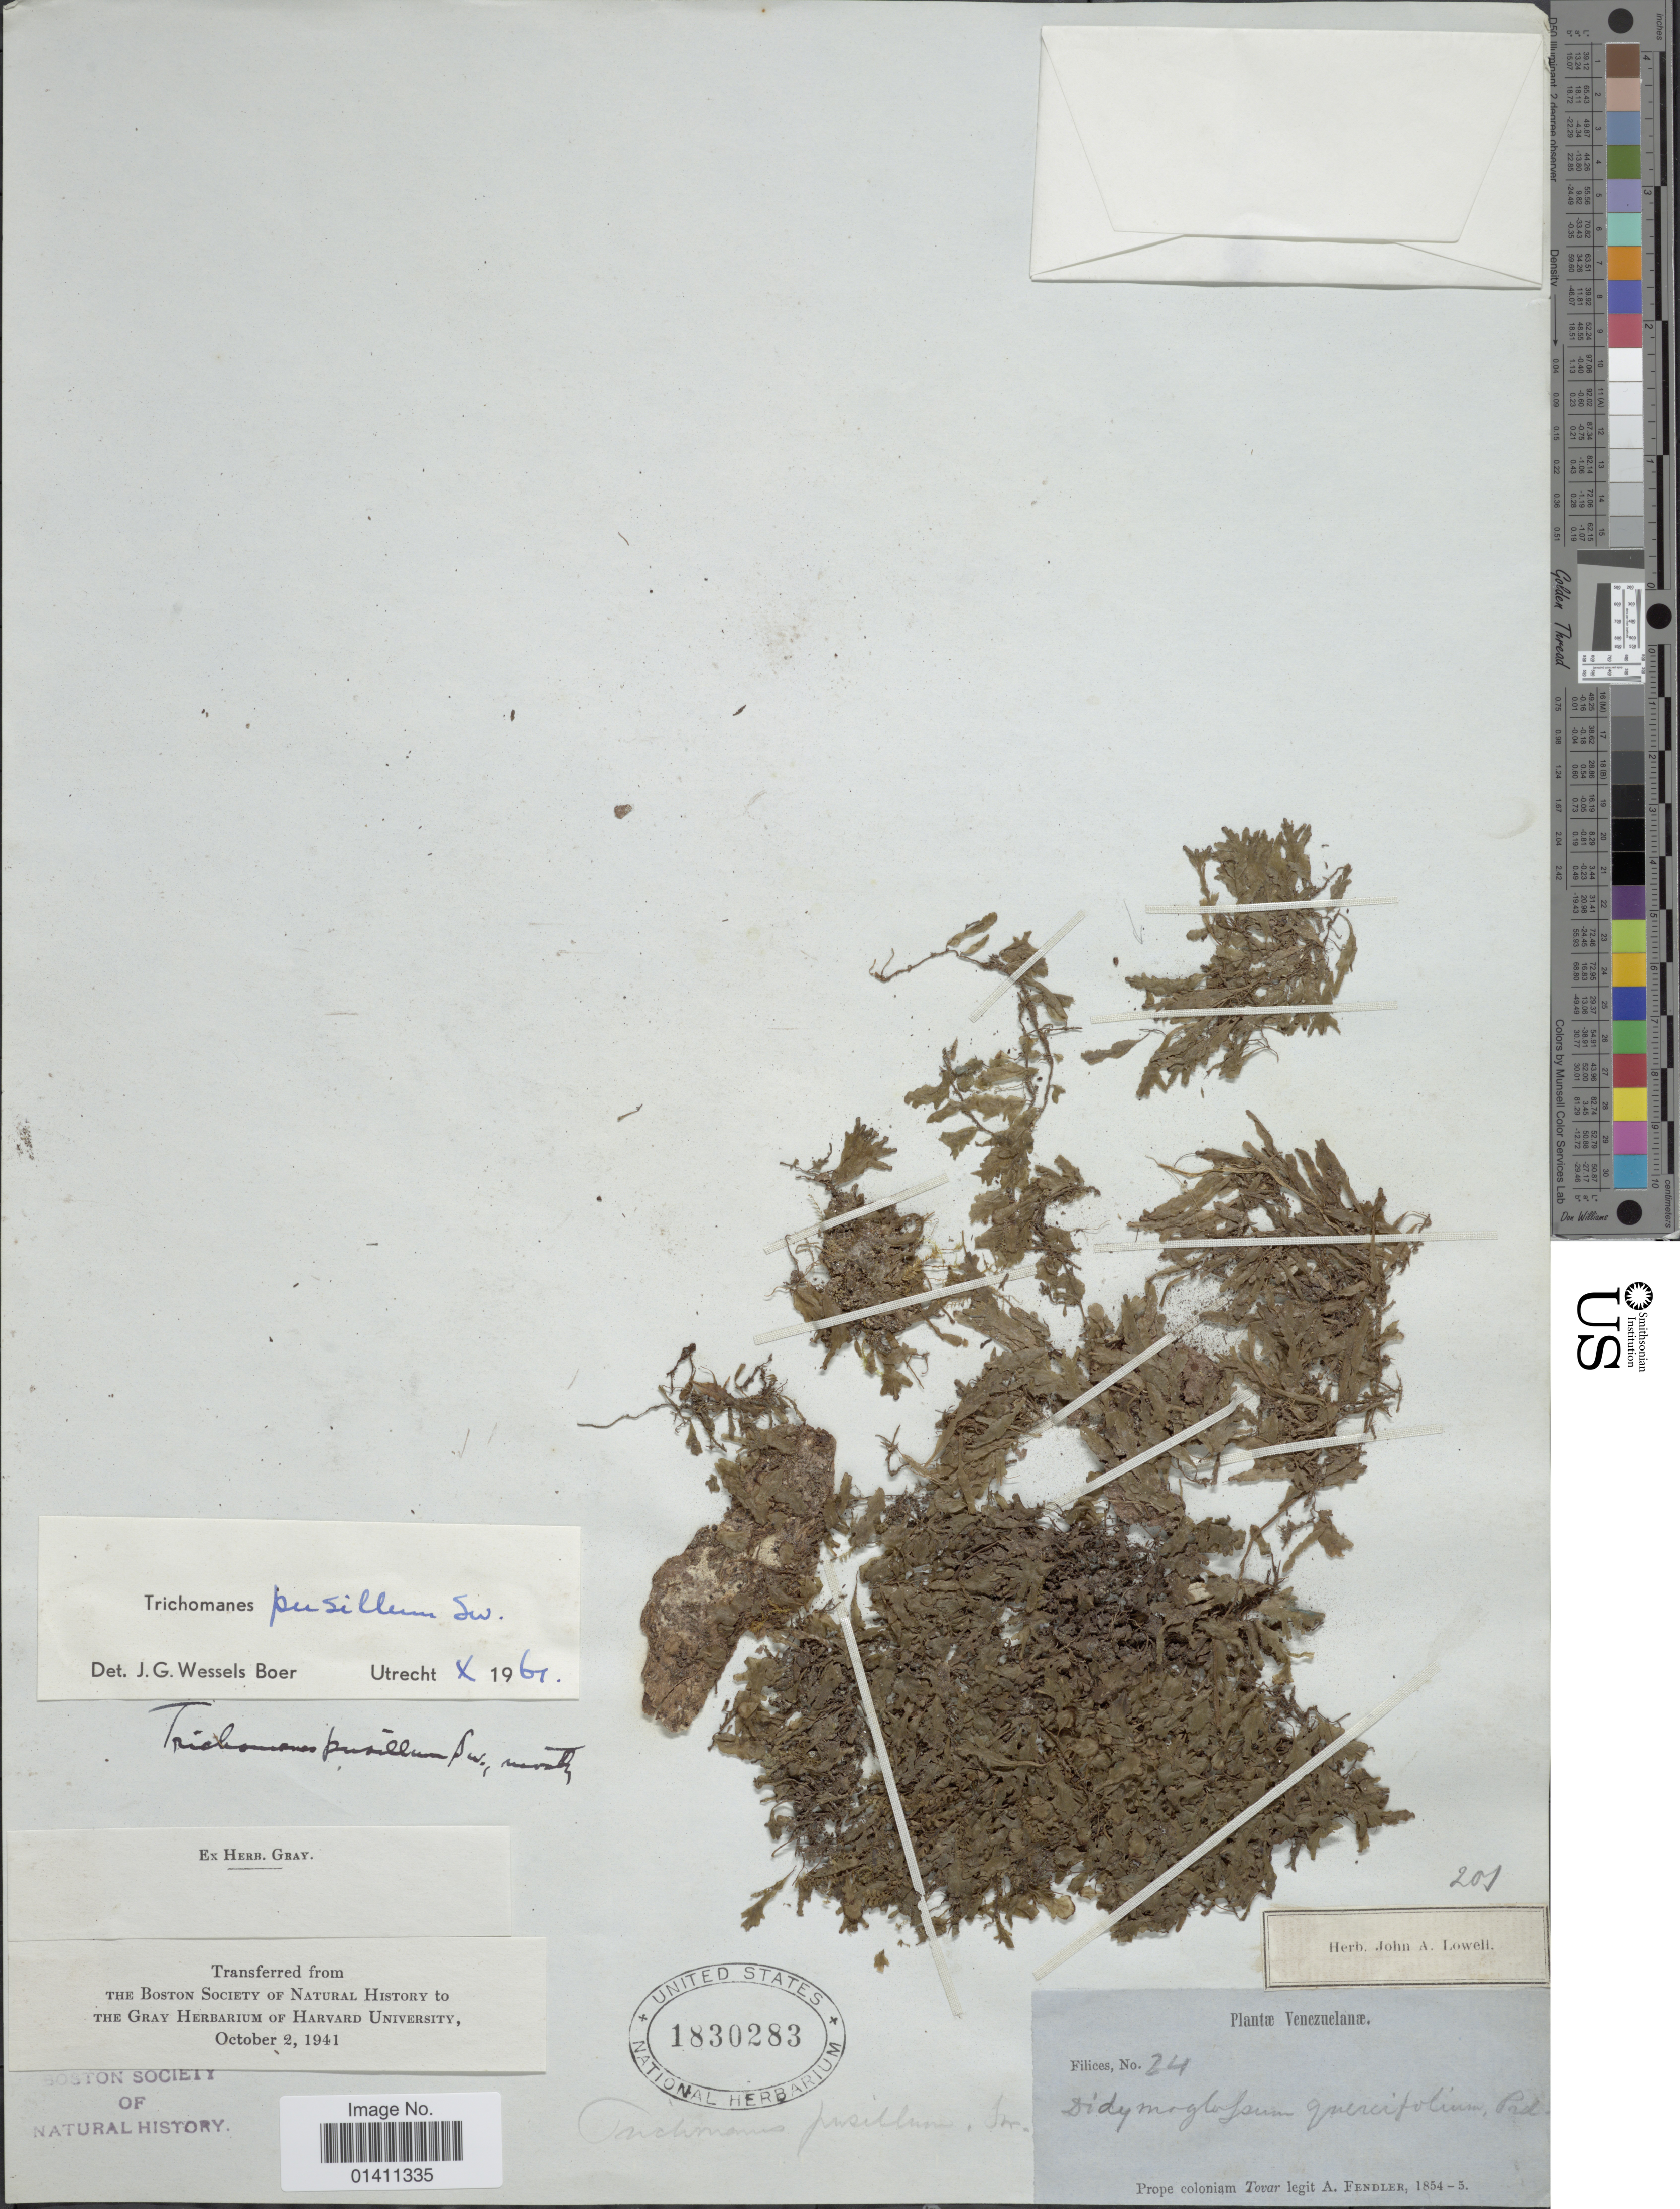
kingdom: Plantae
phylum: Tracheophyta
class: Polypodiopsida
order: Hymenophyllales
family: Hymenophyllaceae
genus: Didymoglossum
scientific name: Didymoglossum pusillum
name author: (Sw.) Desv.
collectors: A. Fendler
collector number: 24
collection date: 1854/1855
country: Venezuela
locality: Prope coloniam Tovar.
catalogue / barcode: US 1830283